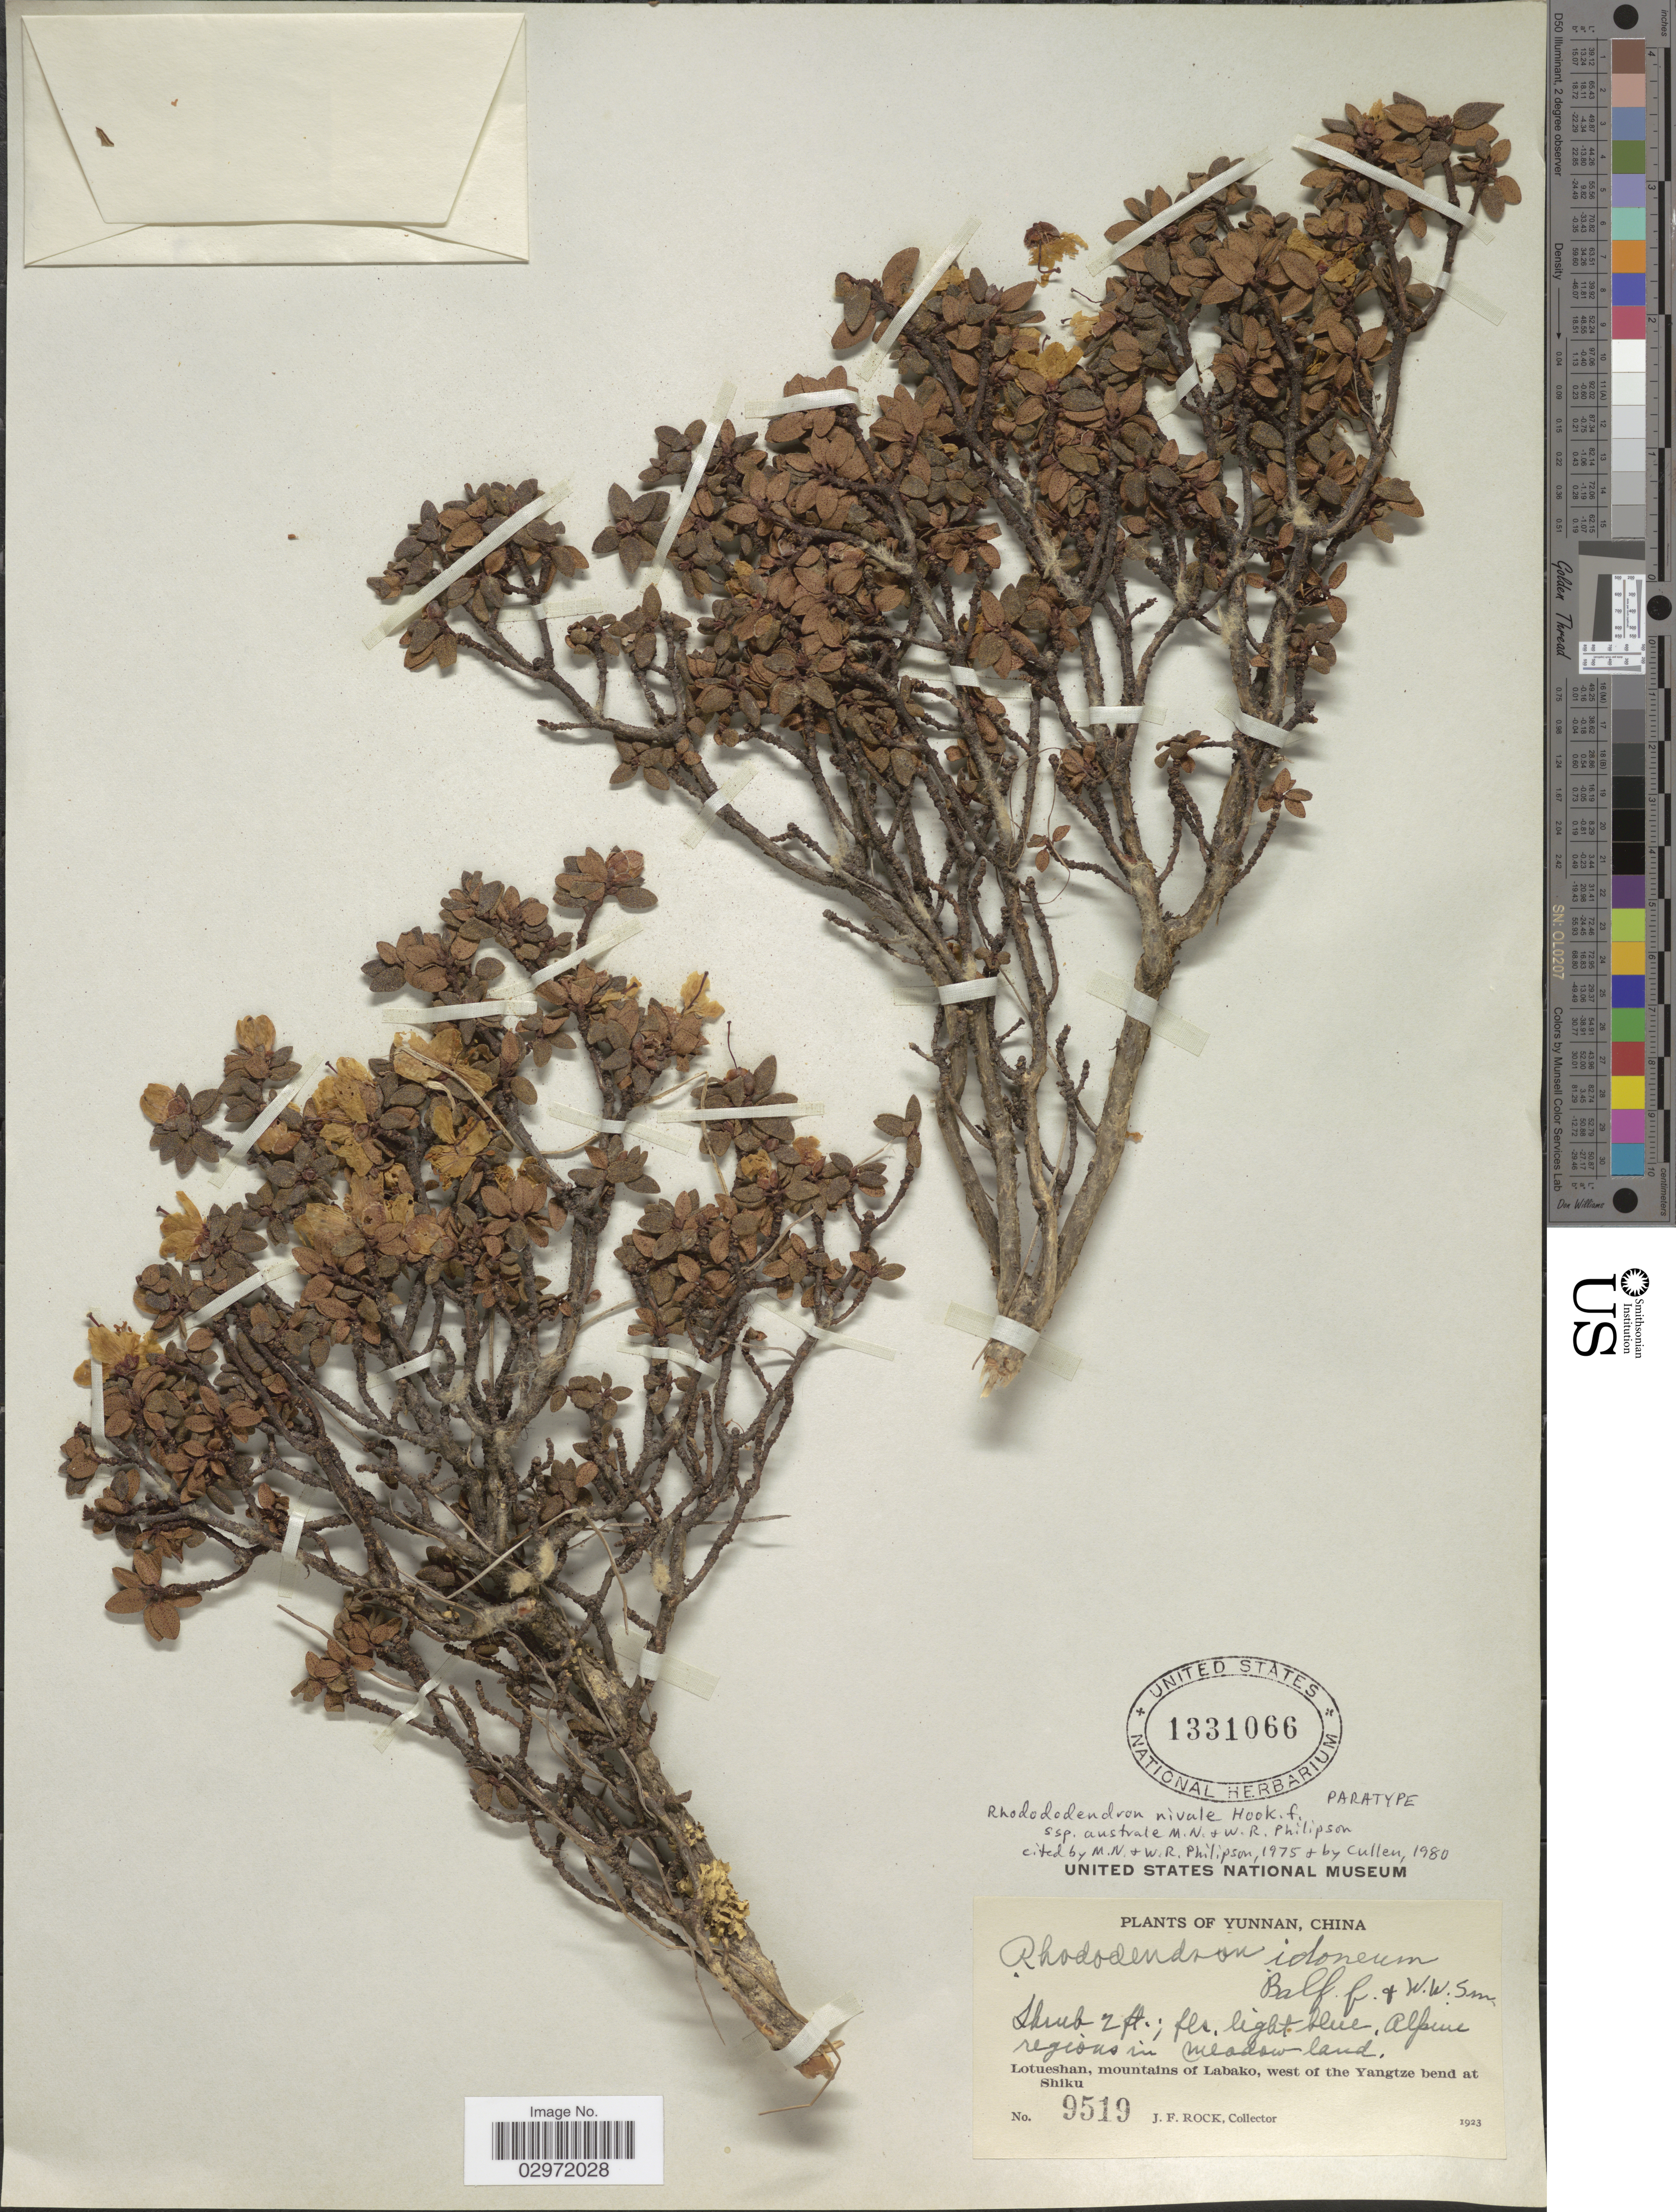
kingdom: Plantae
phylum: Tracheophyta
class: Magnoliopsida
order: Ericales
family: Ericaceae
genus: Rhododendron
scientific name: Rhododendron nivale subsp. australe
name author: M. N. Philipson & Philipson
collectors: J. Rock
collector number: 9519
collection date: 1923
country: China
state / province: Yunnan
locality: Lotueshan, mountains of Labako, west of the Yangtze bend at Shiku.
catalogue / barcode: US 1331066